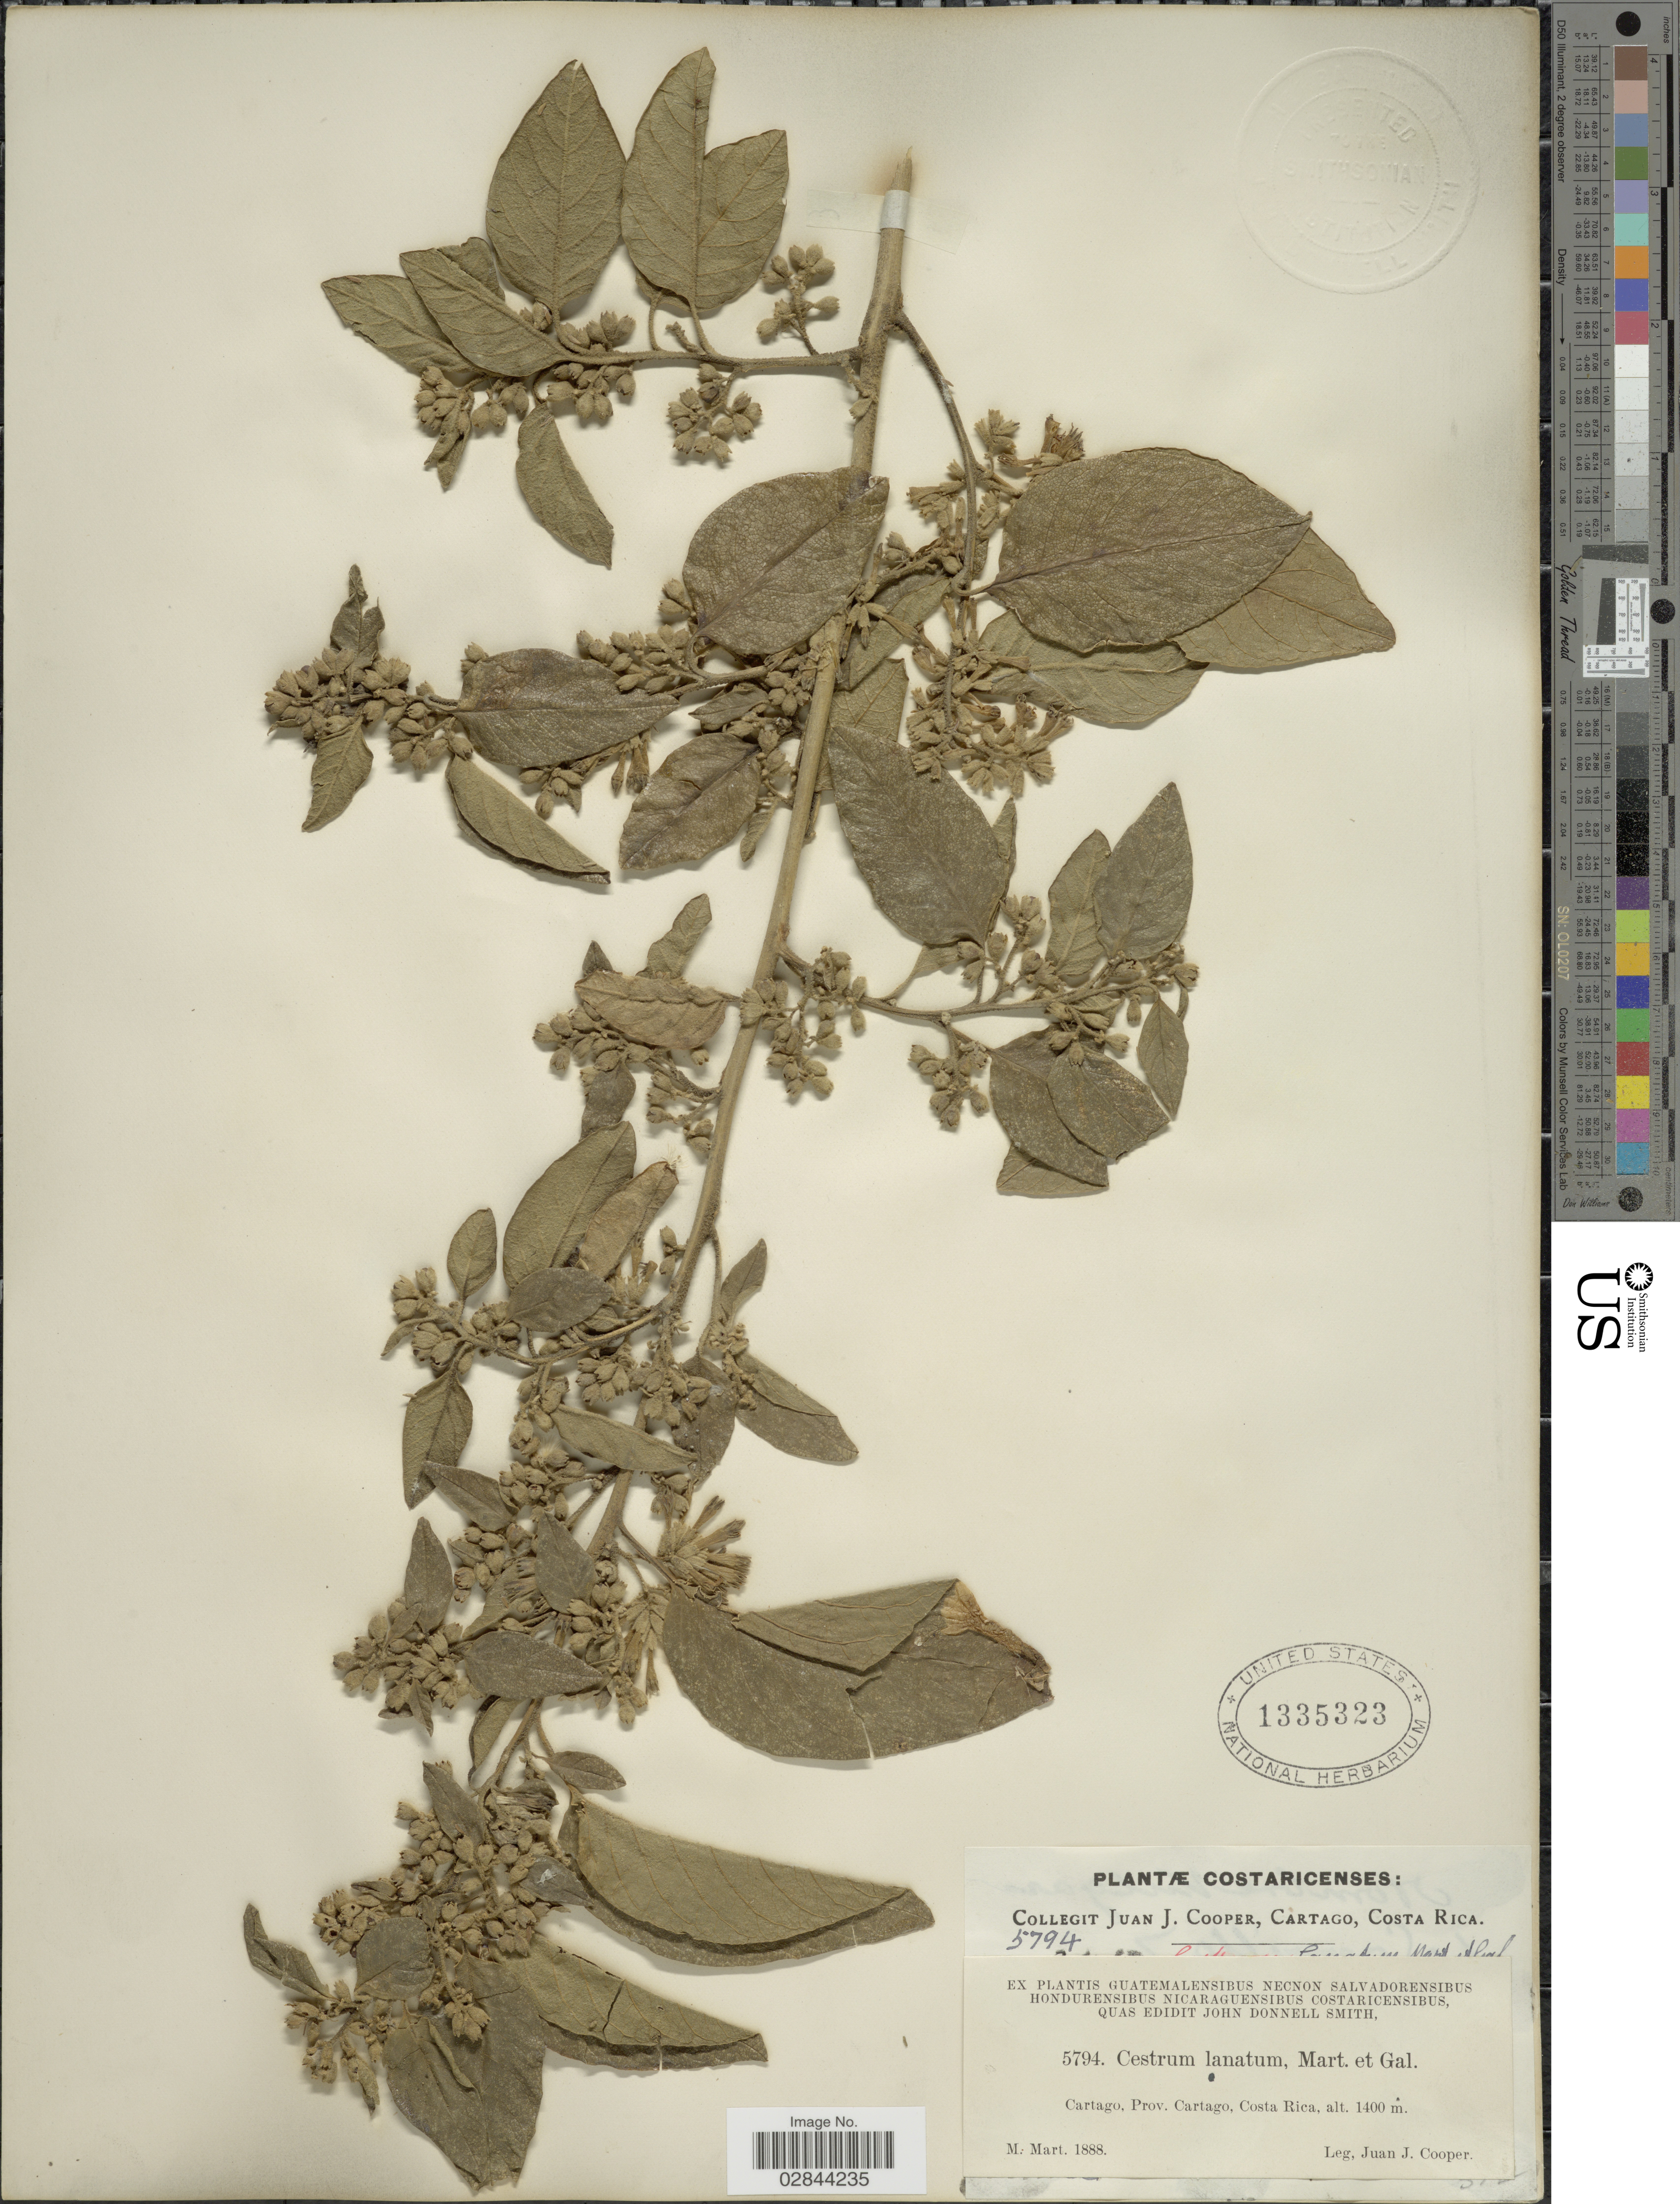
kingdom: Plantae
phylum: Tracheophyta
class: Magnoliopsida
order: Solanales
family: Solanaceae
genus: Cestrum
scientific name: Cestrum lanatum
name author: M. Martens & Galeotti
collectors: J. J. Cooper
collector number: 5794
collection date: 1888-03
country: Costa Rica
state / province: Cartago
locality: Cartago.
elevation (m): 1400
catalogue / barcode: US 1335323